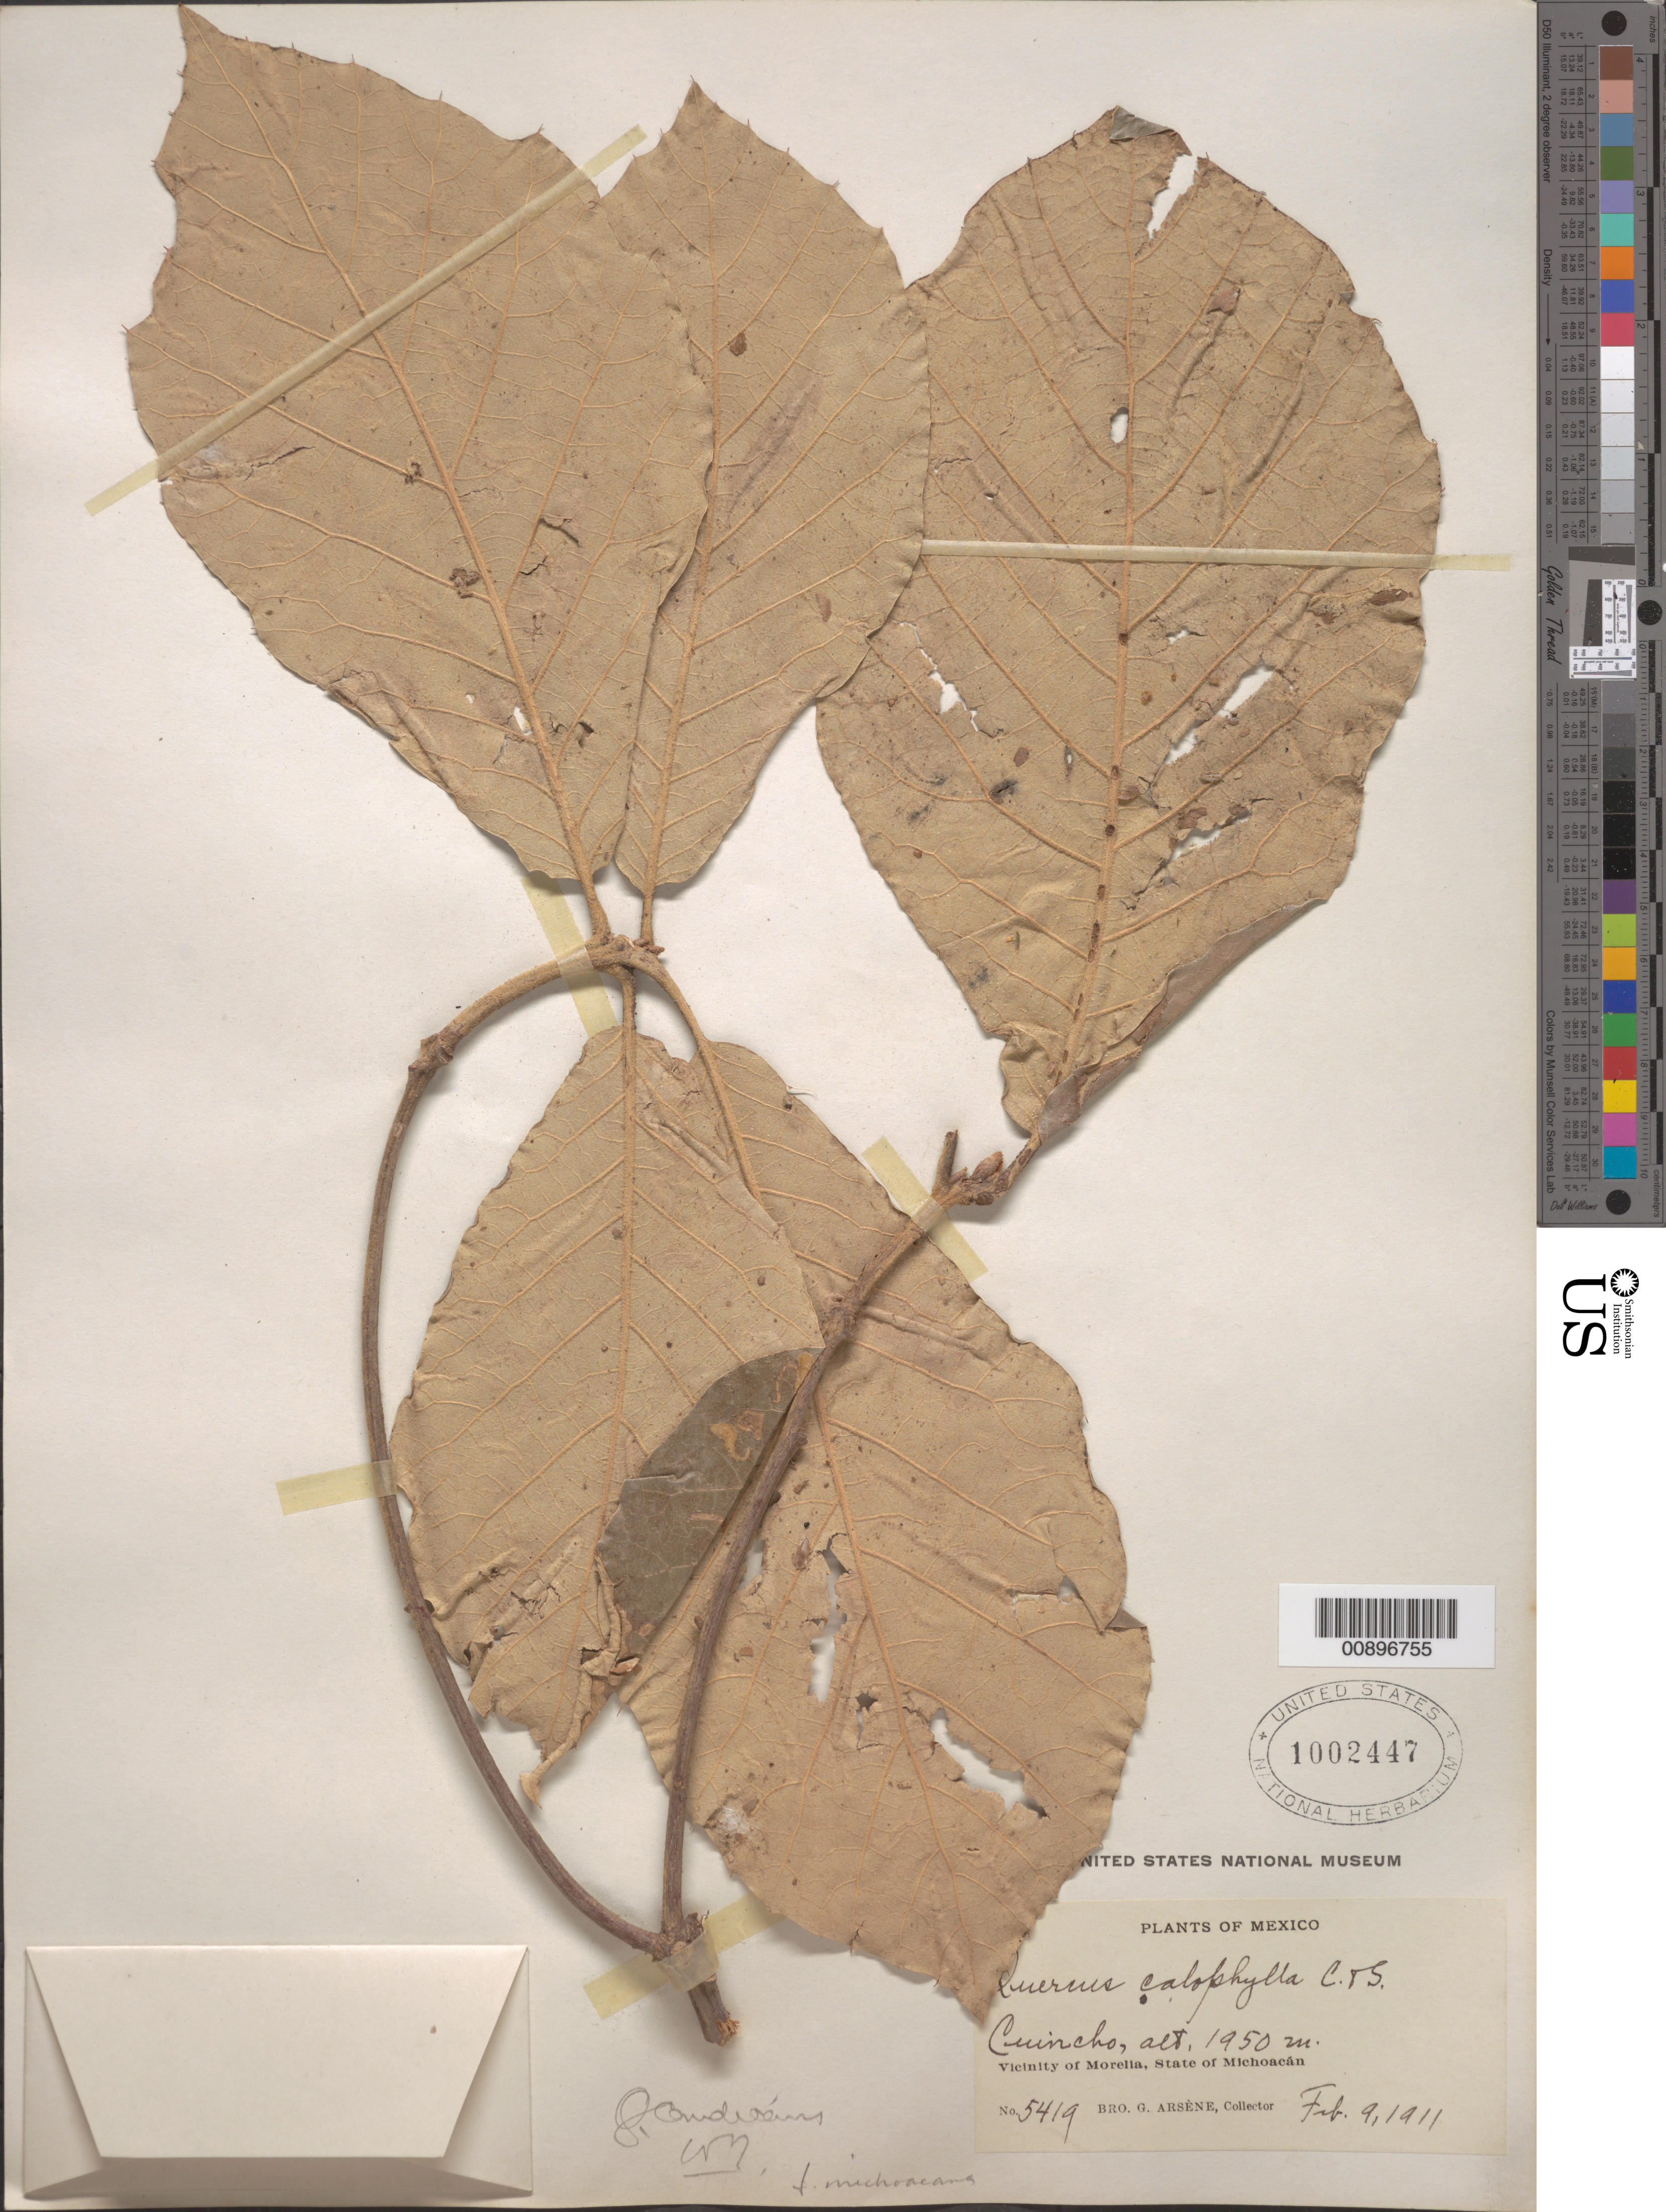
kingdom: Plantae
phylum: Tracheophyta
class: Magnoliopsida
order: Fagales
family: Fagaceae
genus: Quercus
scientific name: Quercus candicans f. michoacana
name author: Trel.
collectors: Bro. G. Arsène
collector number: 5419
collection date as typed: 09 Feb 1911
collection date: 1911-02-09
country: Mexico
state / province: Michoacán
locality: Cuincho. Vicinity of Morelia, Michoacán.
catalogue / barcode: US 1002447